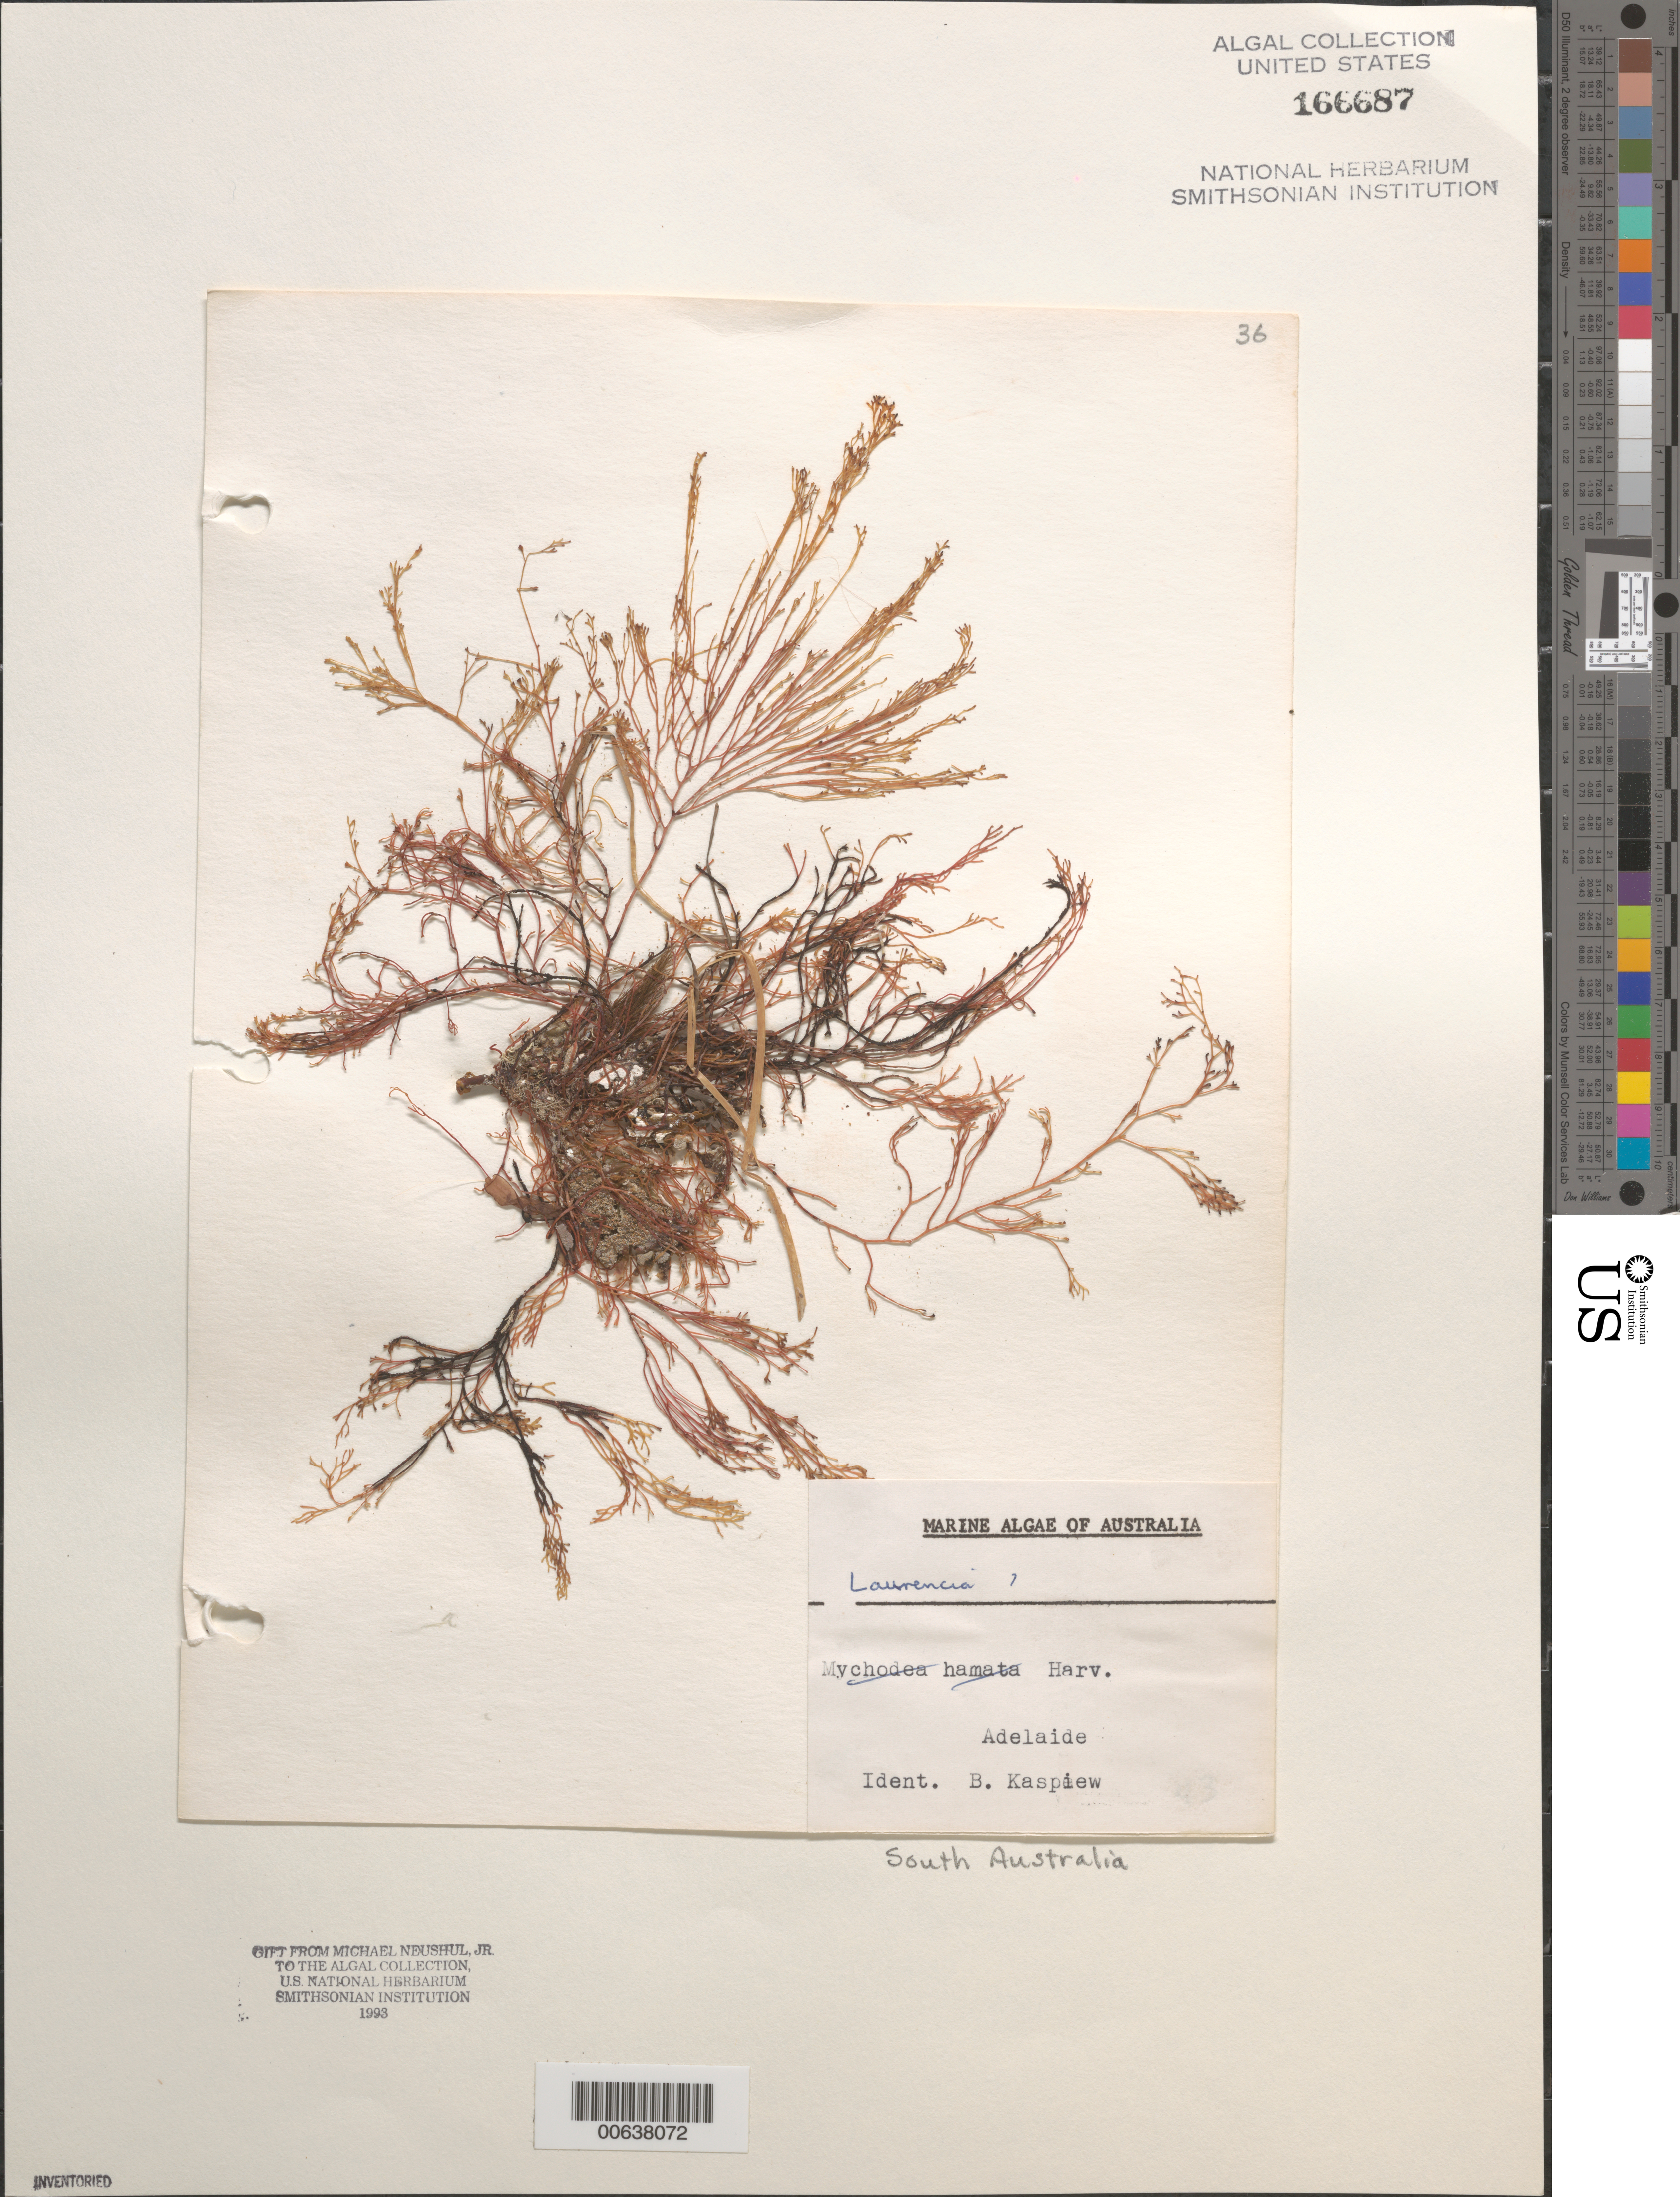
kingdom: Plantae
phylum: Rhodophyta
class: Florideophyceae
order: Ceramiales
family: Rhodomelaceae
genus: Laurencia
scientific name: Laurencia sp.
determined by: Kaspiew, B.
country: Australia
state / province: South Australia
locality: Adelaide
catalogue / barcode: US 166687